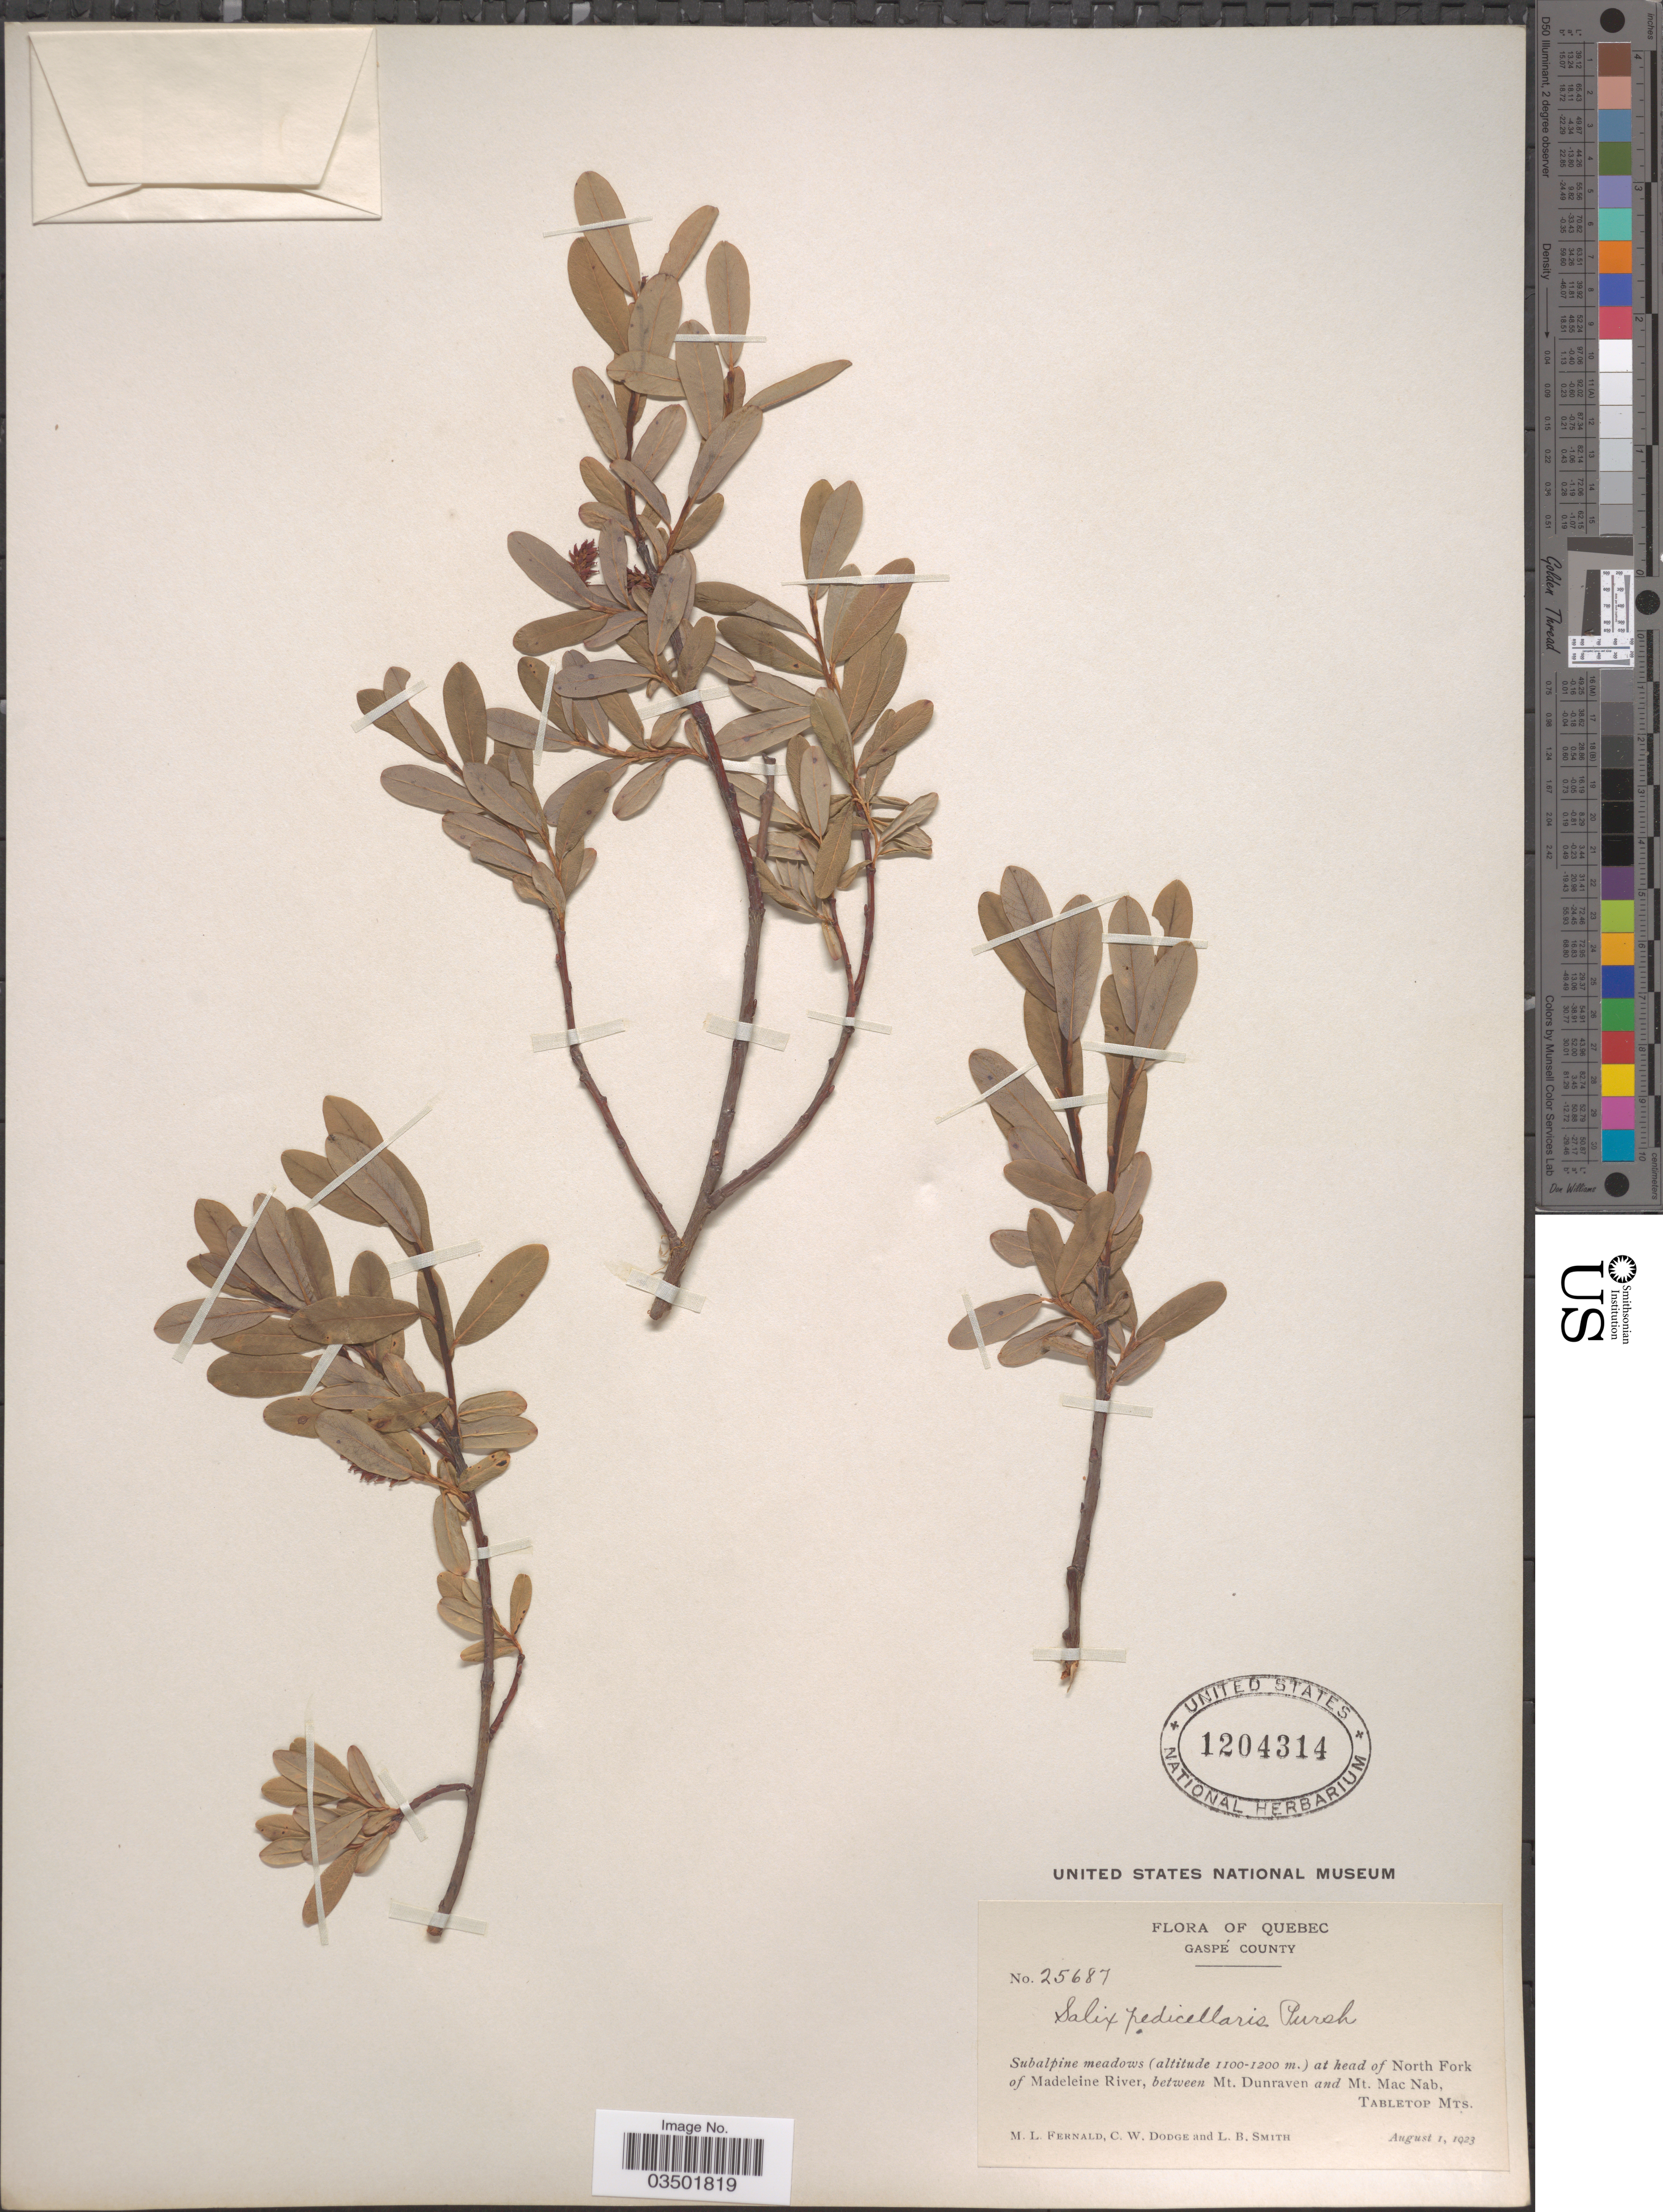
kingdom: Plantae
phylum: Tracheophyta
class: Magnoliopsida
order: Malpighiales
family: Salicaceae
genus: Salix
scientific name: Salix pedicellaris var. hypoglauca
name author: Fernald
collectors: M. L. Fernald, C. Dodge & L. Smith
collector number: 25687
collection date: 1923-08-01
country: Canada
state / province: Quebec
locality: Gaspé County. Subalpine meadows at head of North Fork of Madeleine River, between Mt. Dunraven and mt. Nac Nab, Tabletop Mts.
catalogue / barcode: US 1204314